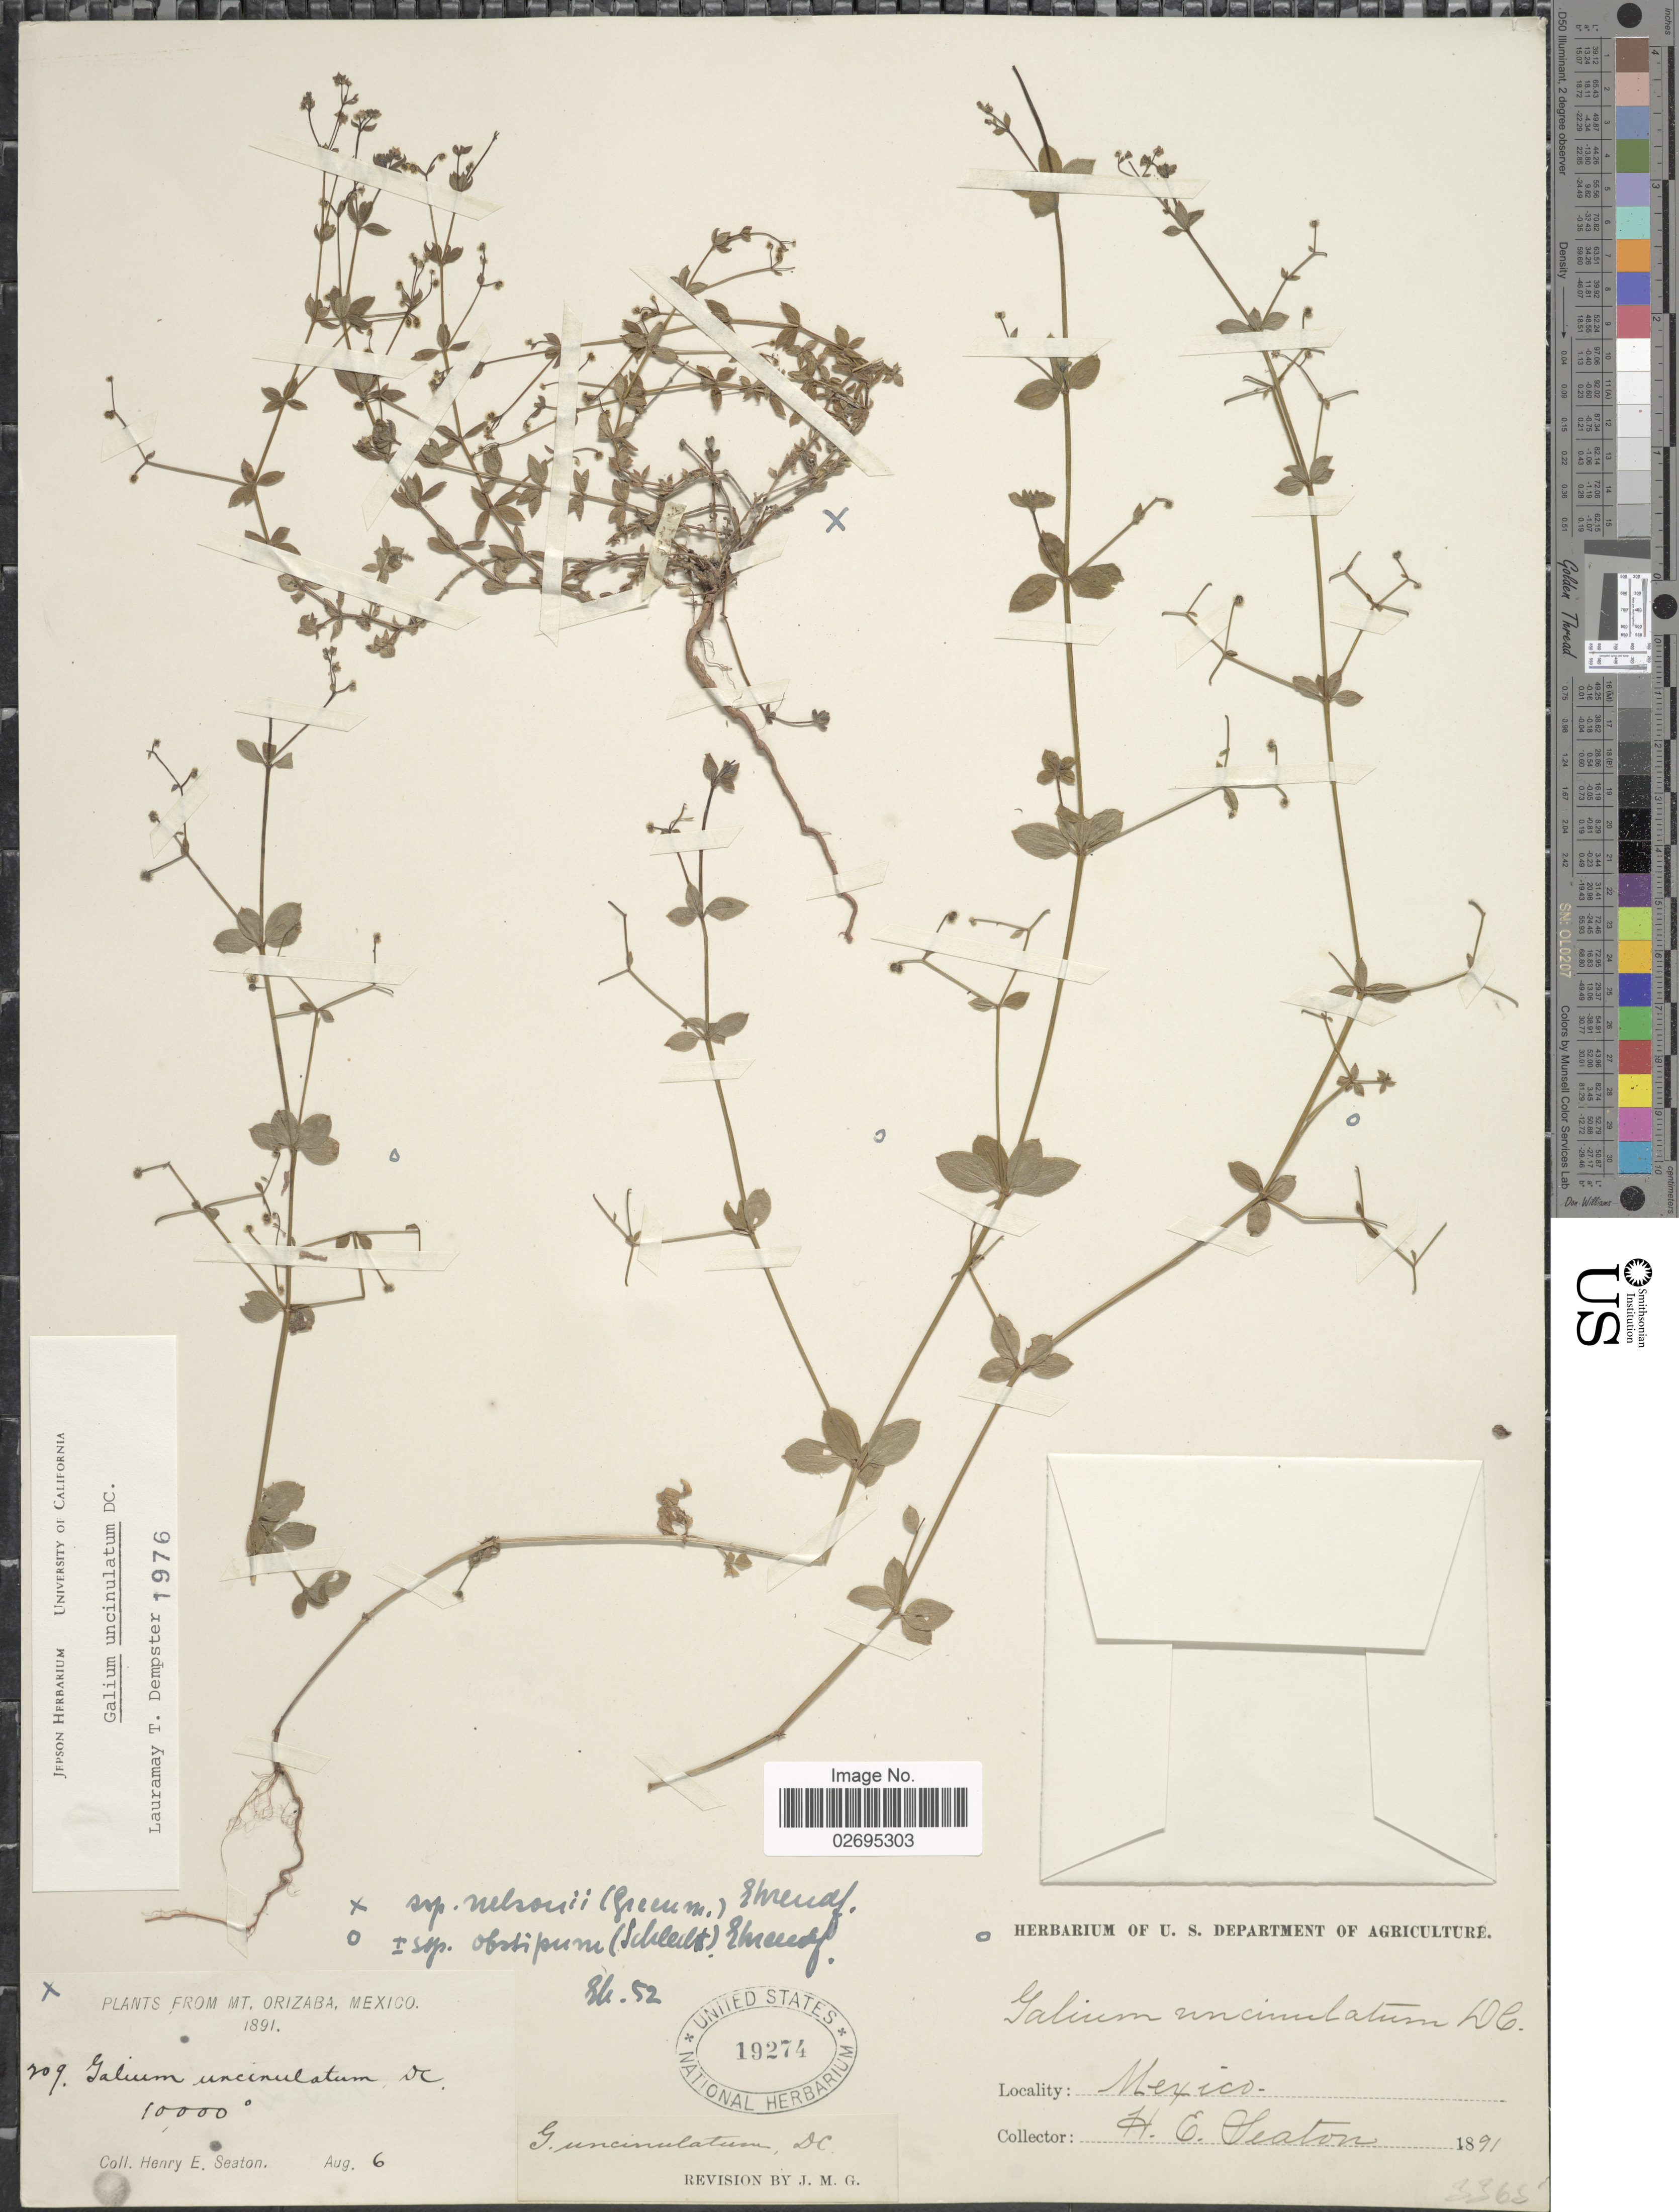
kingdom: Plantae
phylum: Tracheophyta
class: Magnoliopsida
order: Gentianales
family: Rubiaceae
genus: Galium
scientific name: Galium uncinulatum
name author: DC.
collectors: H. E. Seaton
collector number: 209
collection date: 1891-08-06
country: Mexico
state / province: Veracruz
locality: Mt. Orizaba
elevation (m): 3048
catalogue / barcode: US 19274